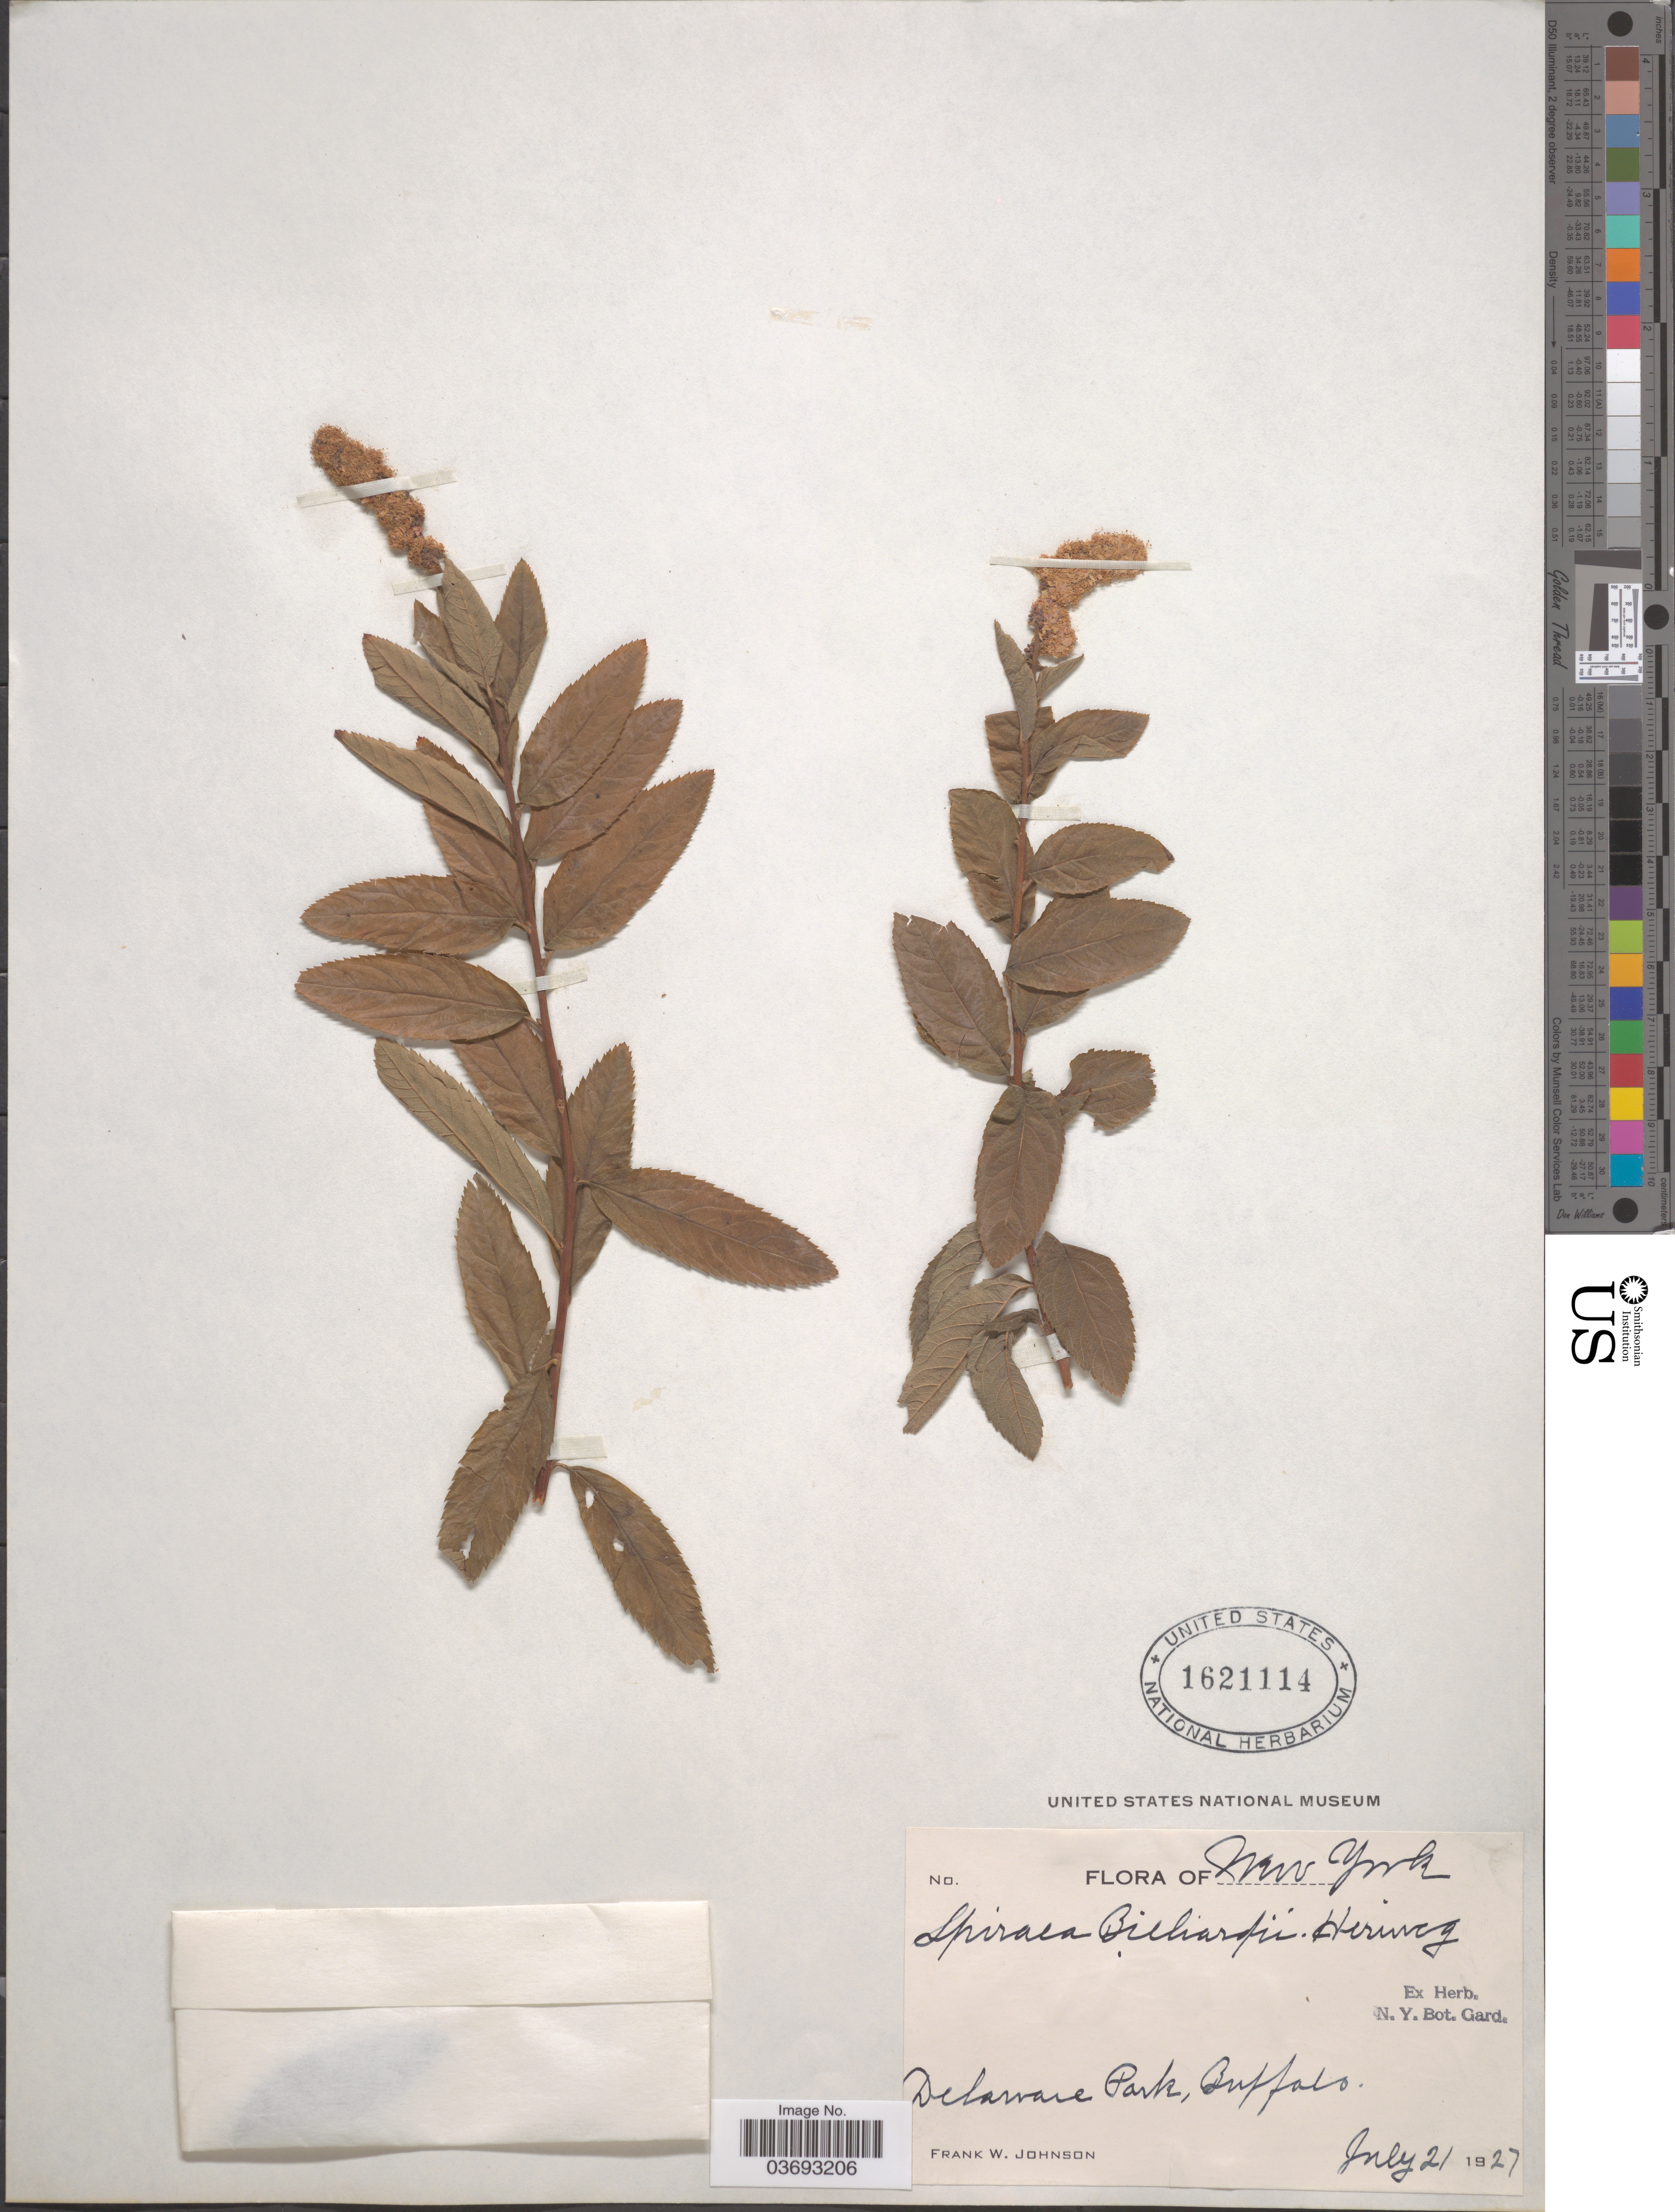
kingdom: Plantae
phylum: Tracheophyta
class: Magnoliopsida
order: Rosales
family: Rosaceae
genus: Spiraea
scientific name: Spiraea billiardii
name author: hort. ex K. Koch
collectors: F. W. Johnson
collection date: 1927-07-21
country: United States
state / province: New York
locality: Delaware Park, Buffalo.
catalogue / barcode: US 1621114